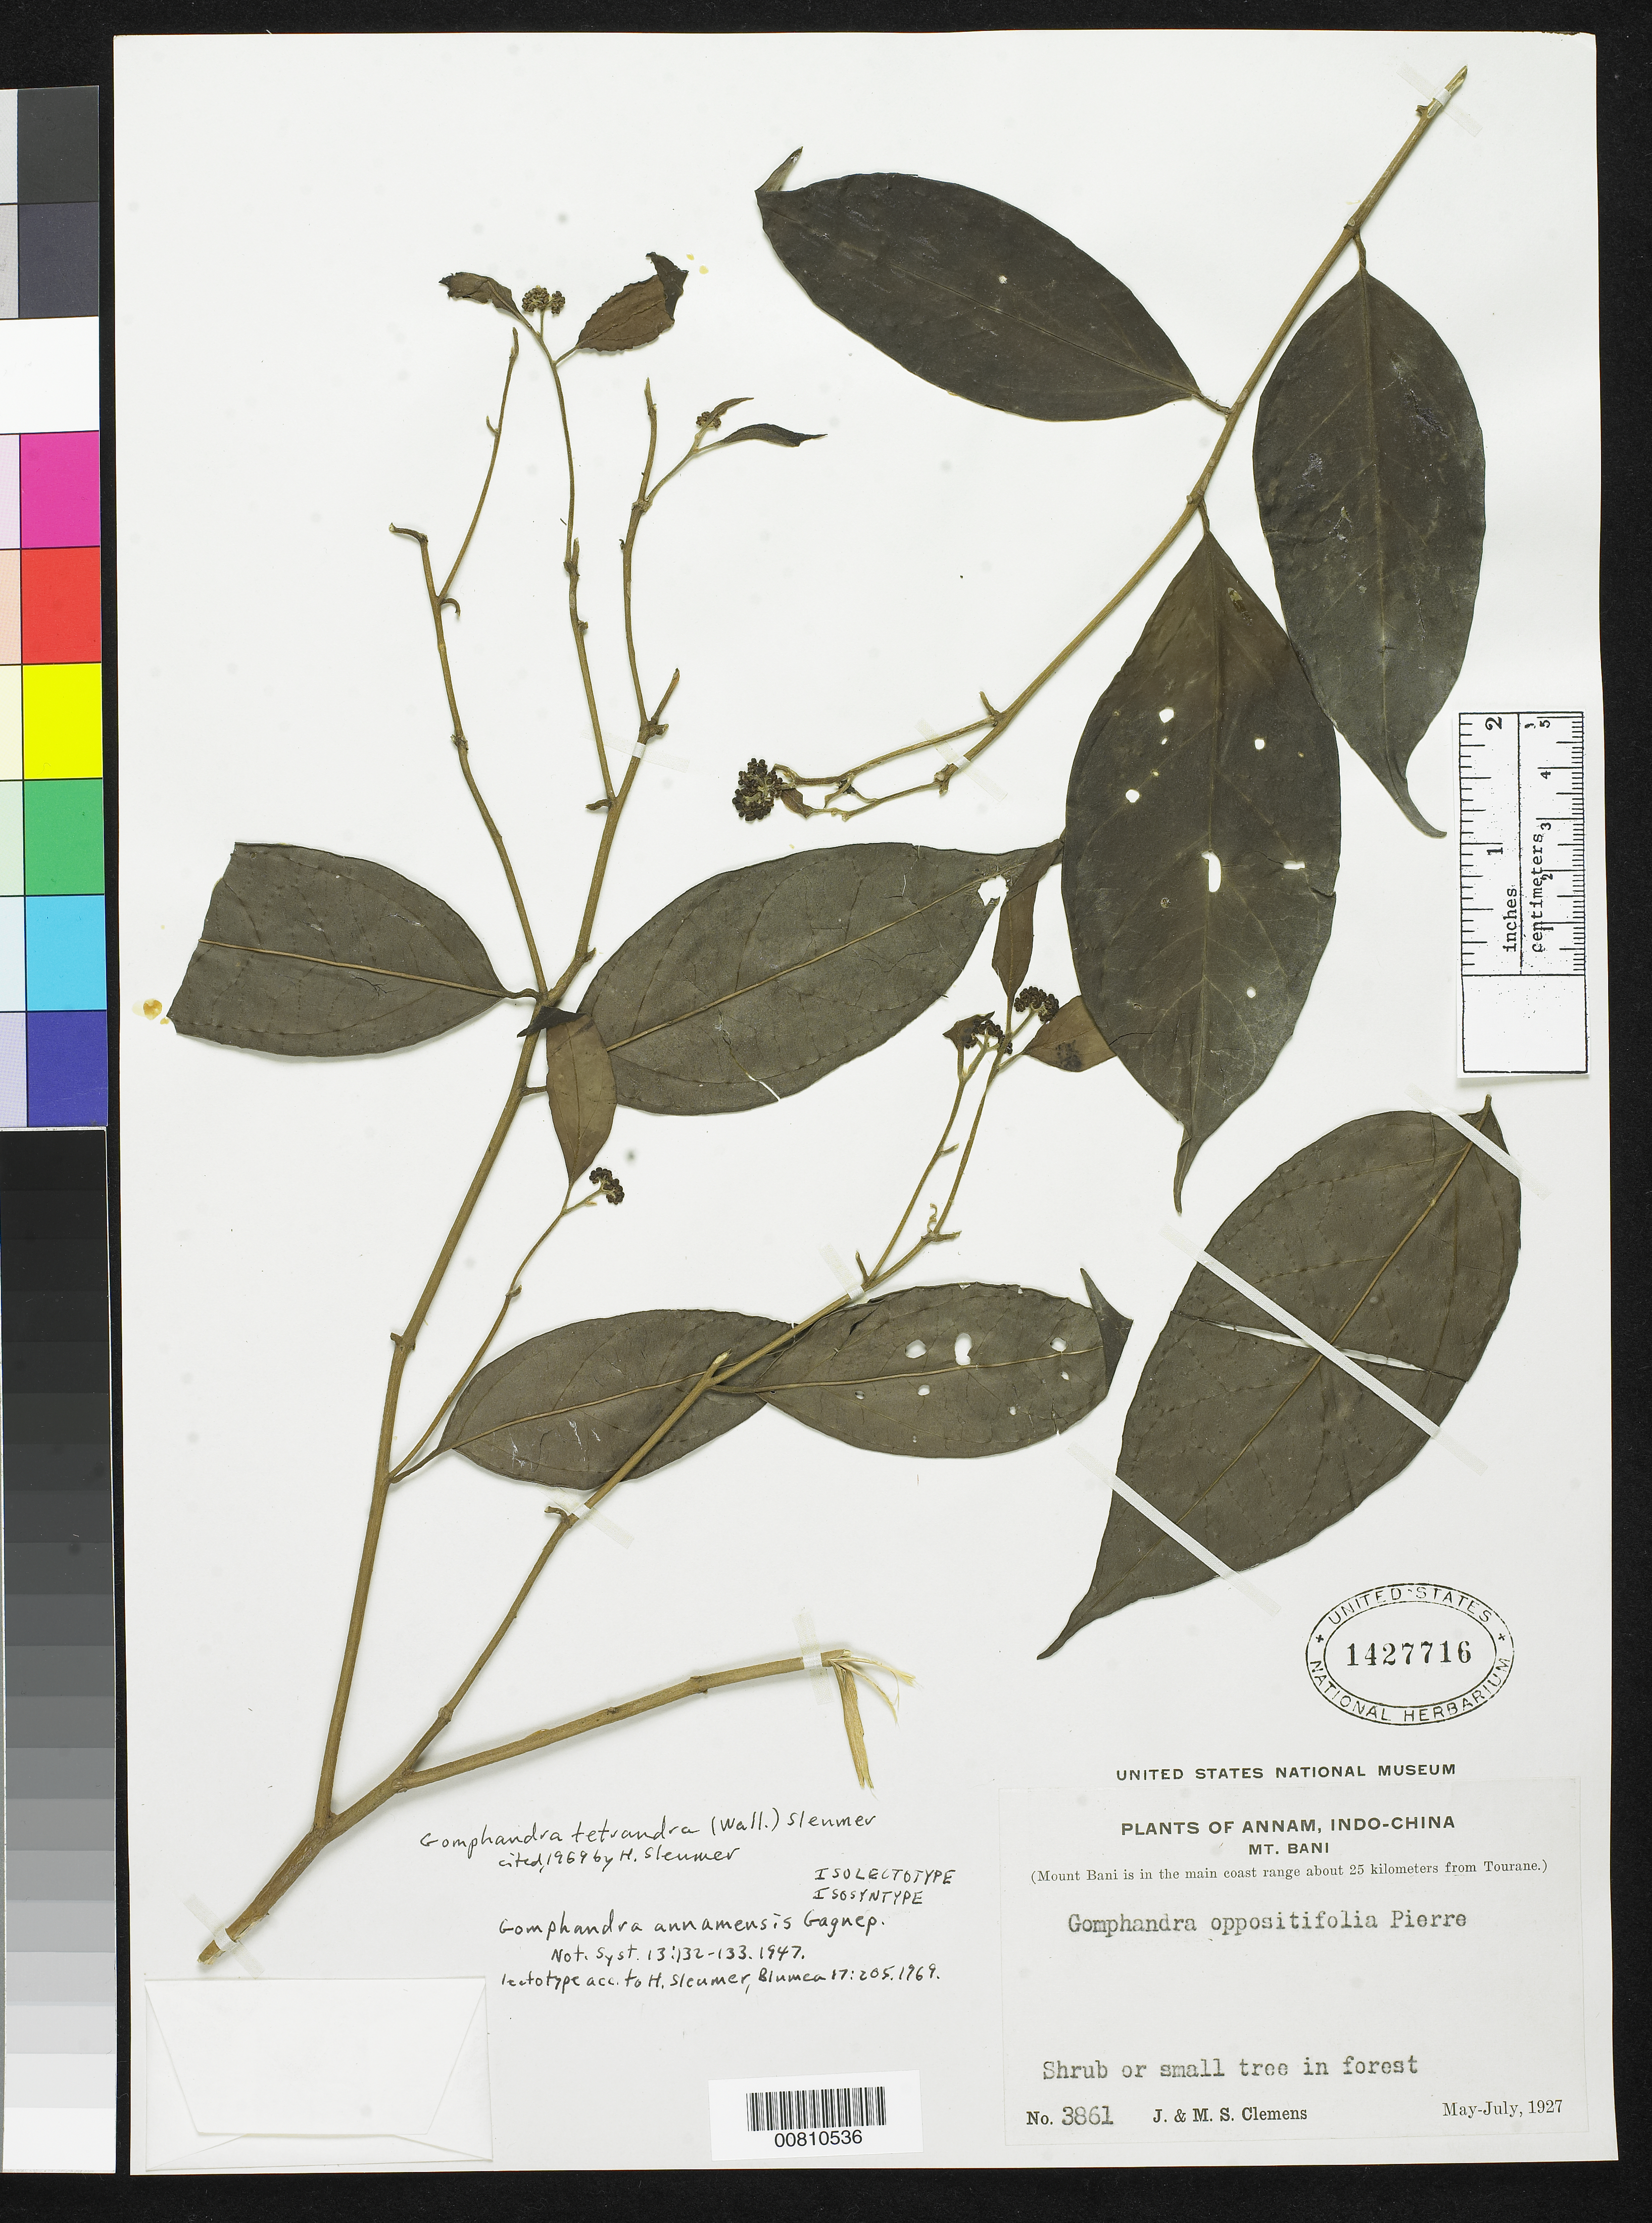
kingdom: Plantae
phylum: Tracheophyta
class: Magnoliopsida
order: Cardiopteridales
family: Stemonuraceae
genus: Gomphandra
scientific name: Gomphandra annamensis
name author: Gagnep.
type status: Isolectotype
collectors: J. Clemens & M. S. Clemens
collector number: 3861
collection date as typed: May 1927 to Jul 1927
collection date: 1927-05/1927-07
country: Vietnam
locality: Annam, Indo-China, Mt. Bani (Mount Bani is in the main coast range about 25 kilometers from Tourane).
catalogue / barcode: US 1427716